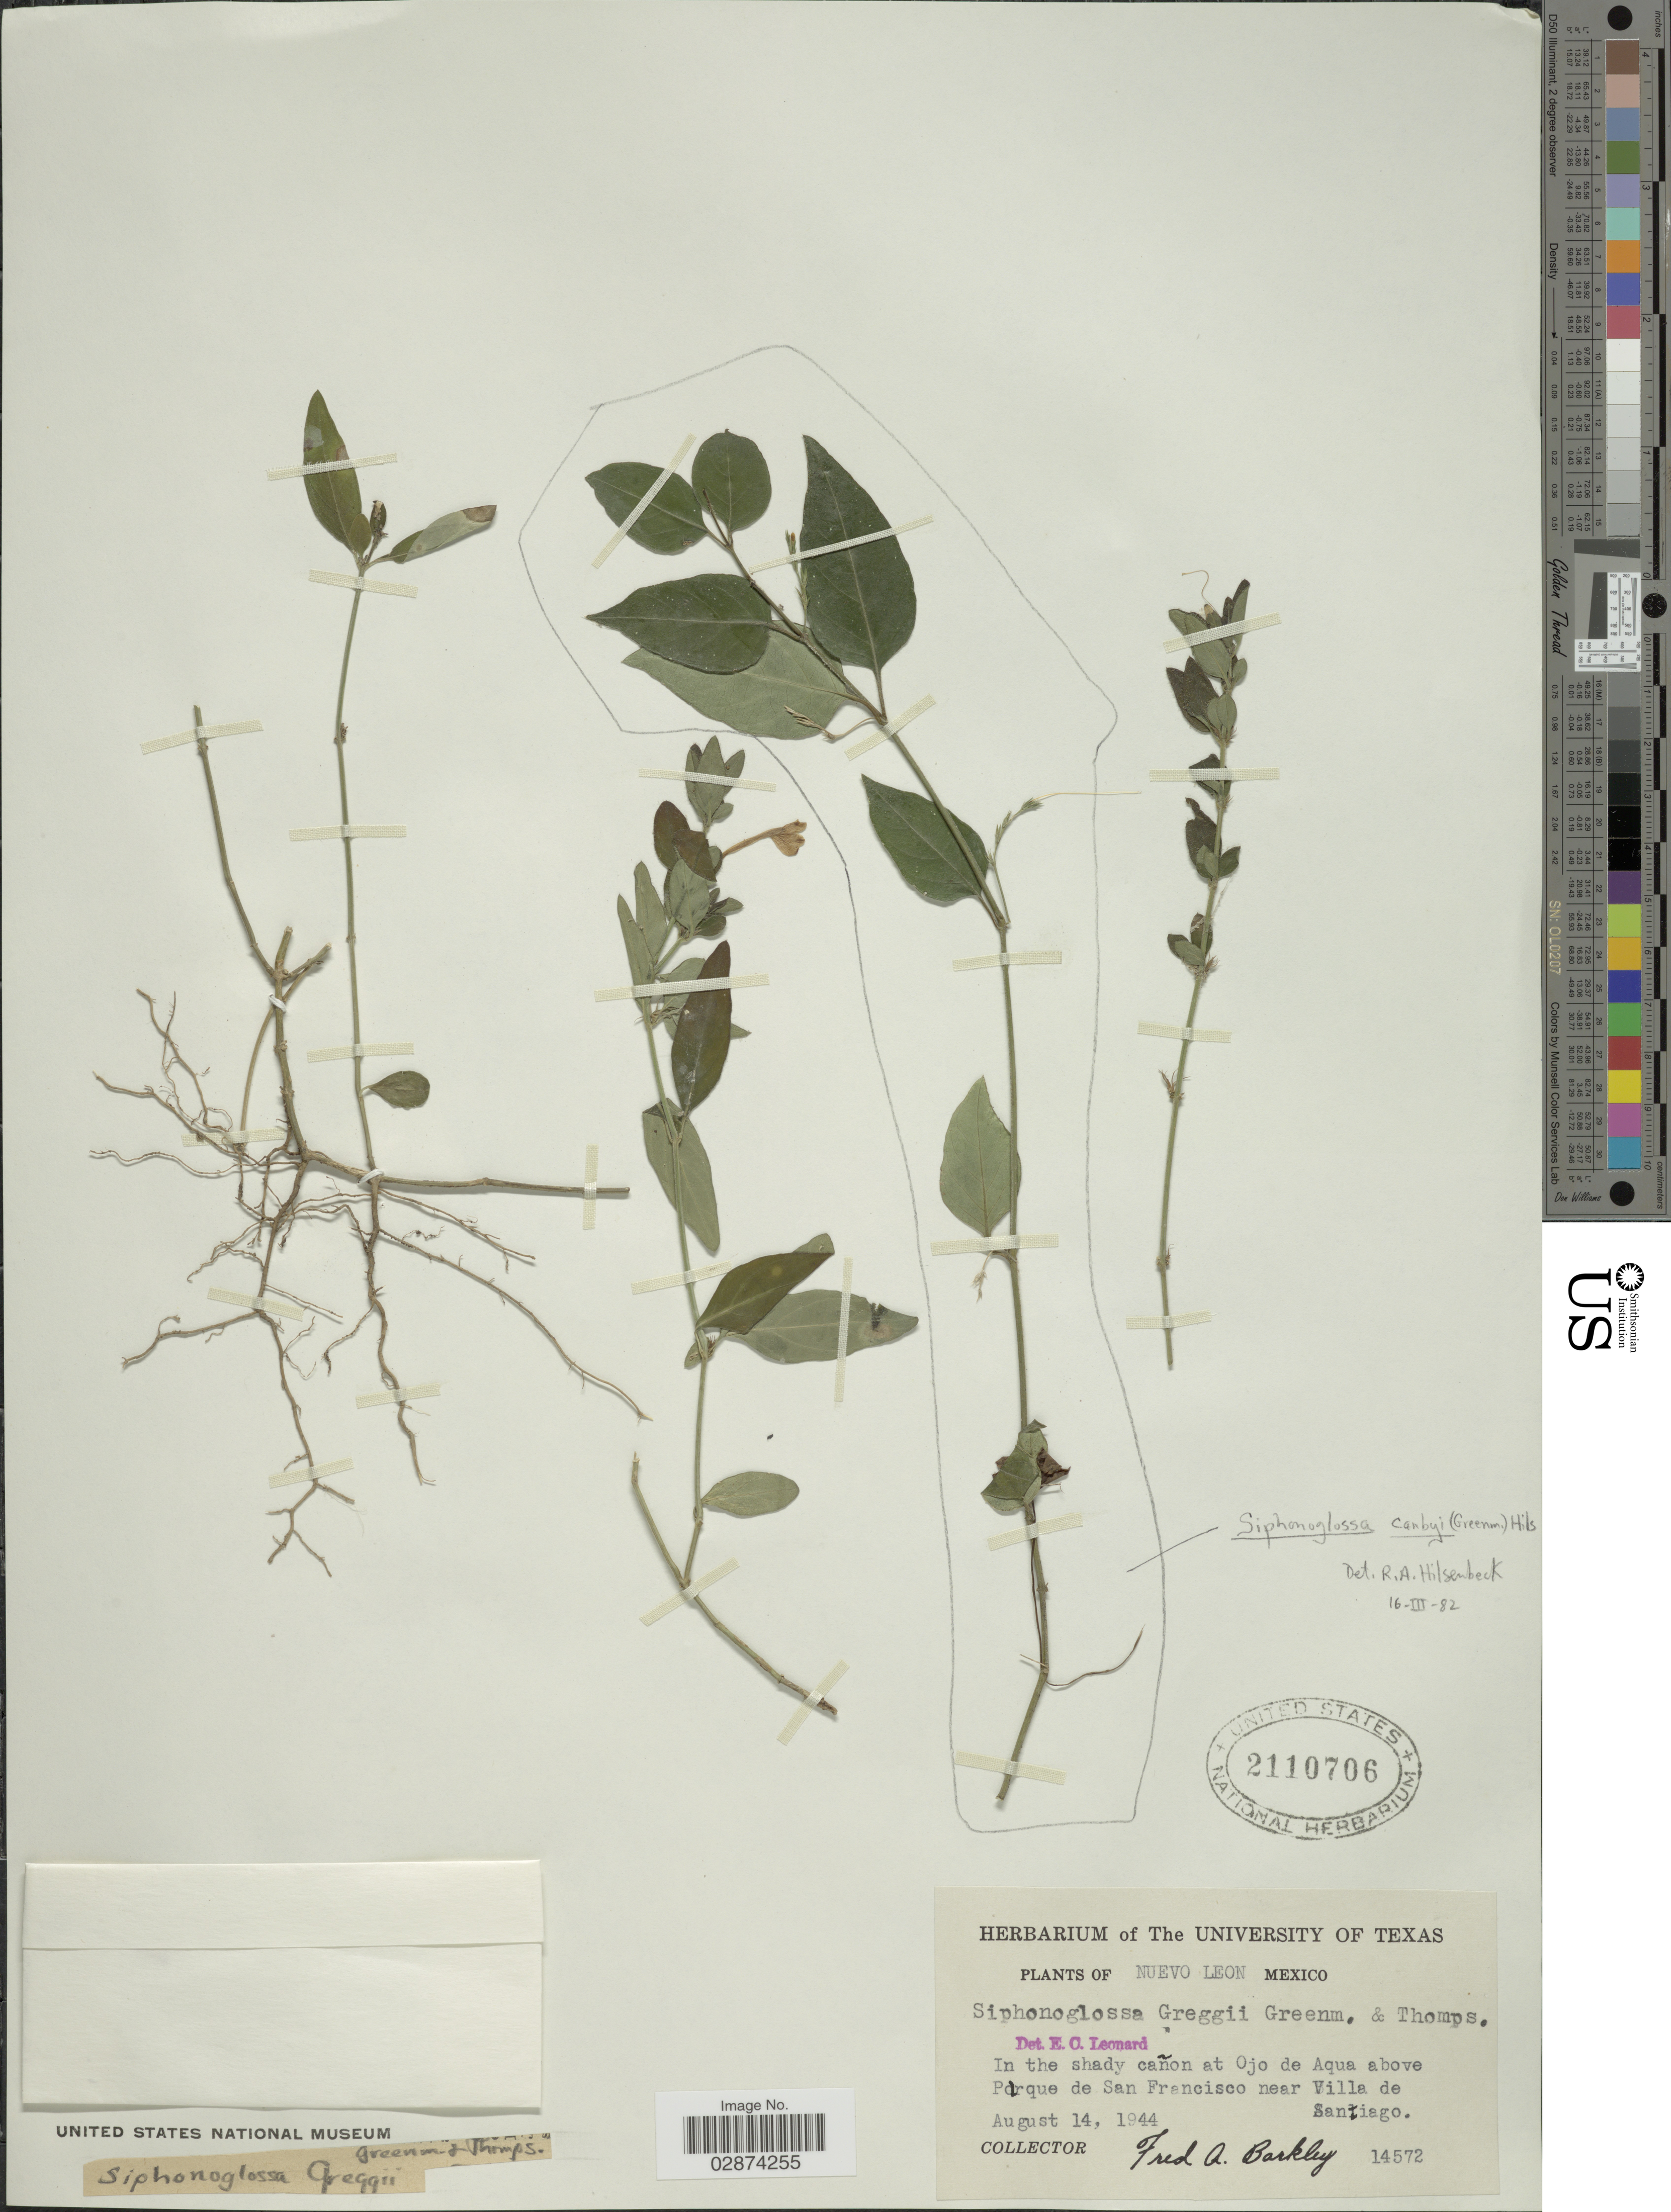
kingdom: Plantae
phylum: Tracheophyta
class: Magnoliopsida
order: Lamiales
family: Acanthaceae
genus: Justicia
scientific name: Justicia pilosella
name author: (Nees) Hilsenb.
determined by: Fisher, Amanda, (LOB), California State University, Long Beach (UNITED STATES)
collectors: F. A. Barkley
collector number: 14572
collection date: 1944-08-14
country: Mexico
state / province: Nuevo León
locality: In the shady cañon at Ojo de Aqua above Parque de San Francisco near Villa de Santiago.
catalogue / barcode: US 2110706